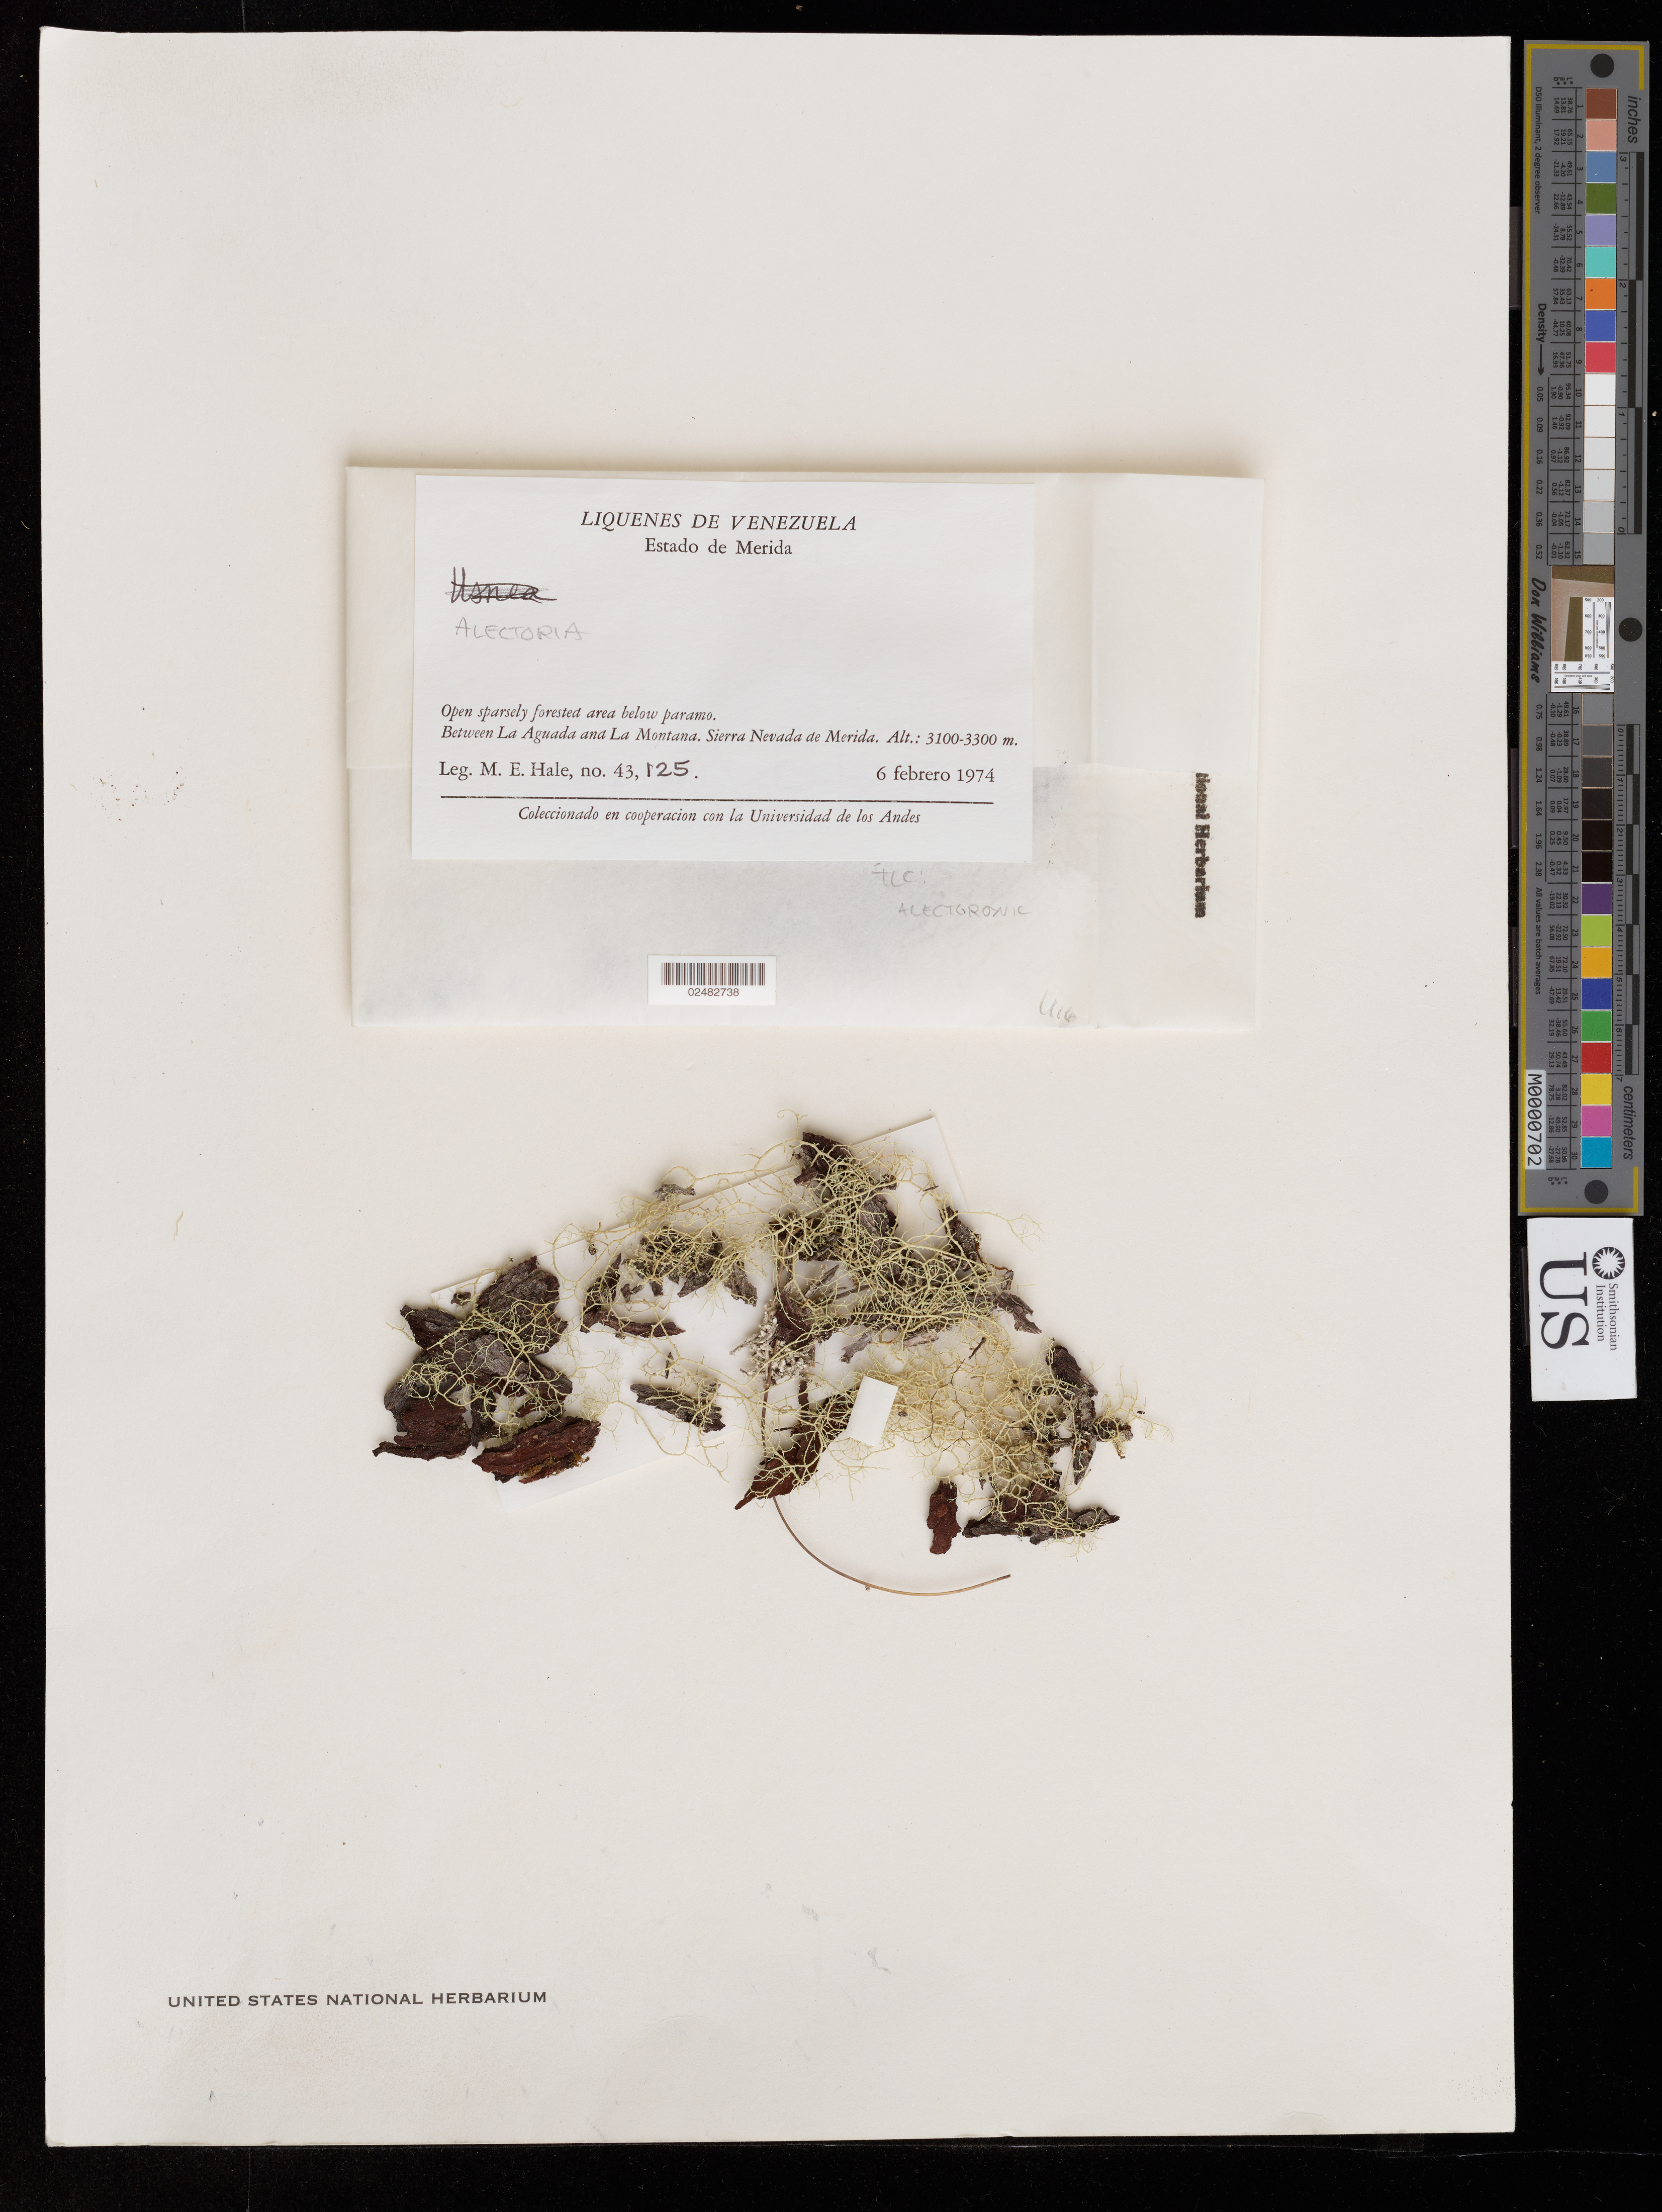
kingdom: Fungi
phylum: Ascomycota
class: Lecanoromycetes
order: Lecanorales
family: Parmeliaceae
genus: Alectoria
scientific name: Alectoria sp.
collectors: M. Hale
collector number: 43125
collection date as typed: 06 Feb 1974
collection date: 1974-02-06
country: Venezuela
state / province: Mérida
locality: Between La Aguada and La Montana, Sierra Nevada de Merida.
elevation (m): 3100